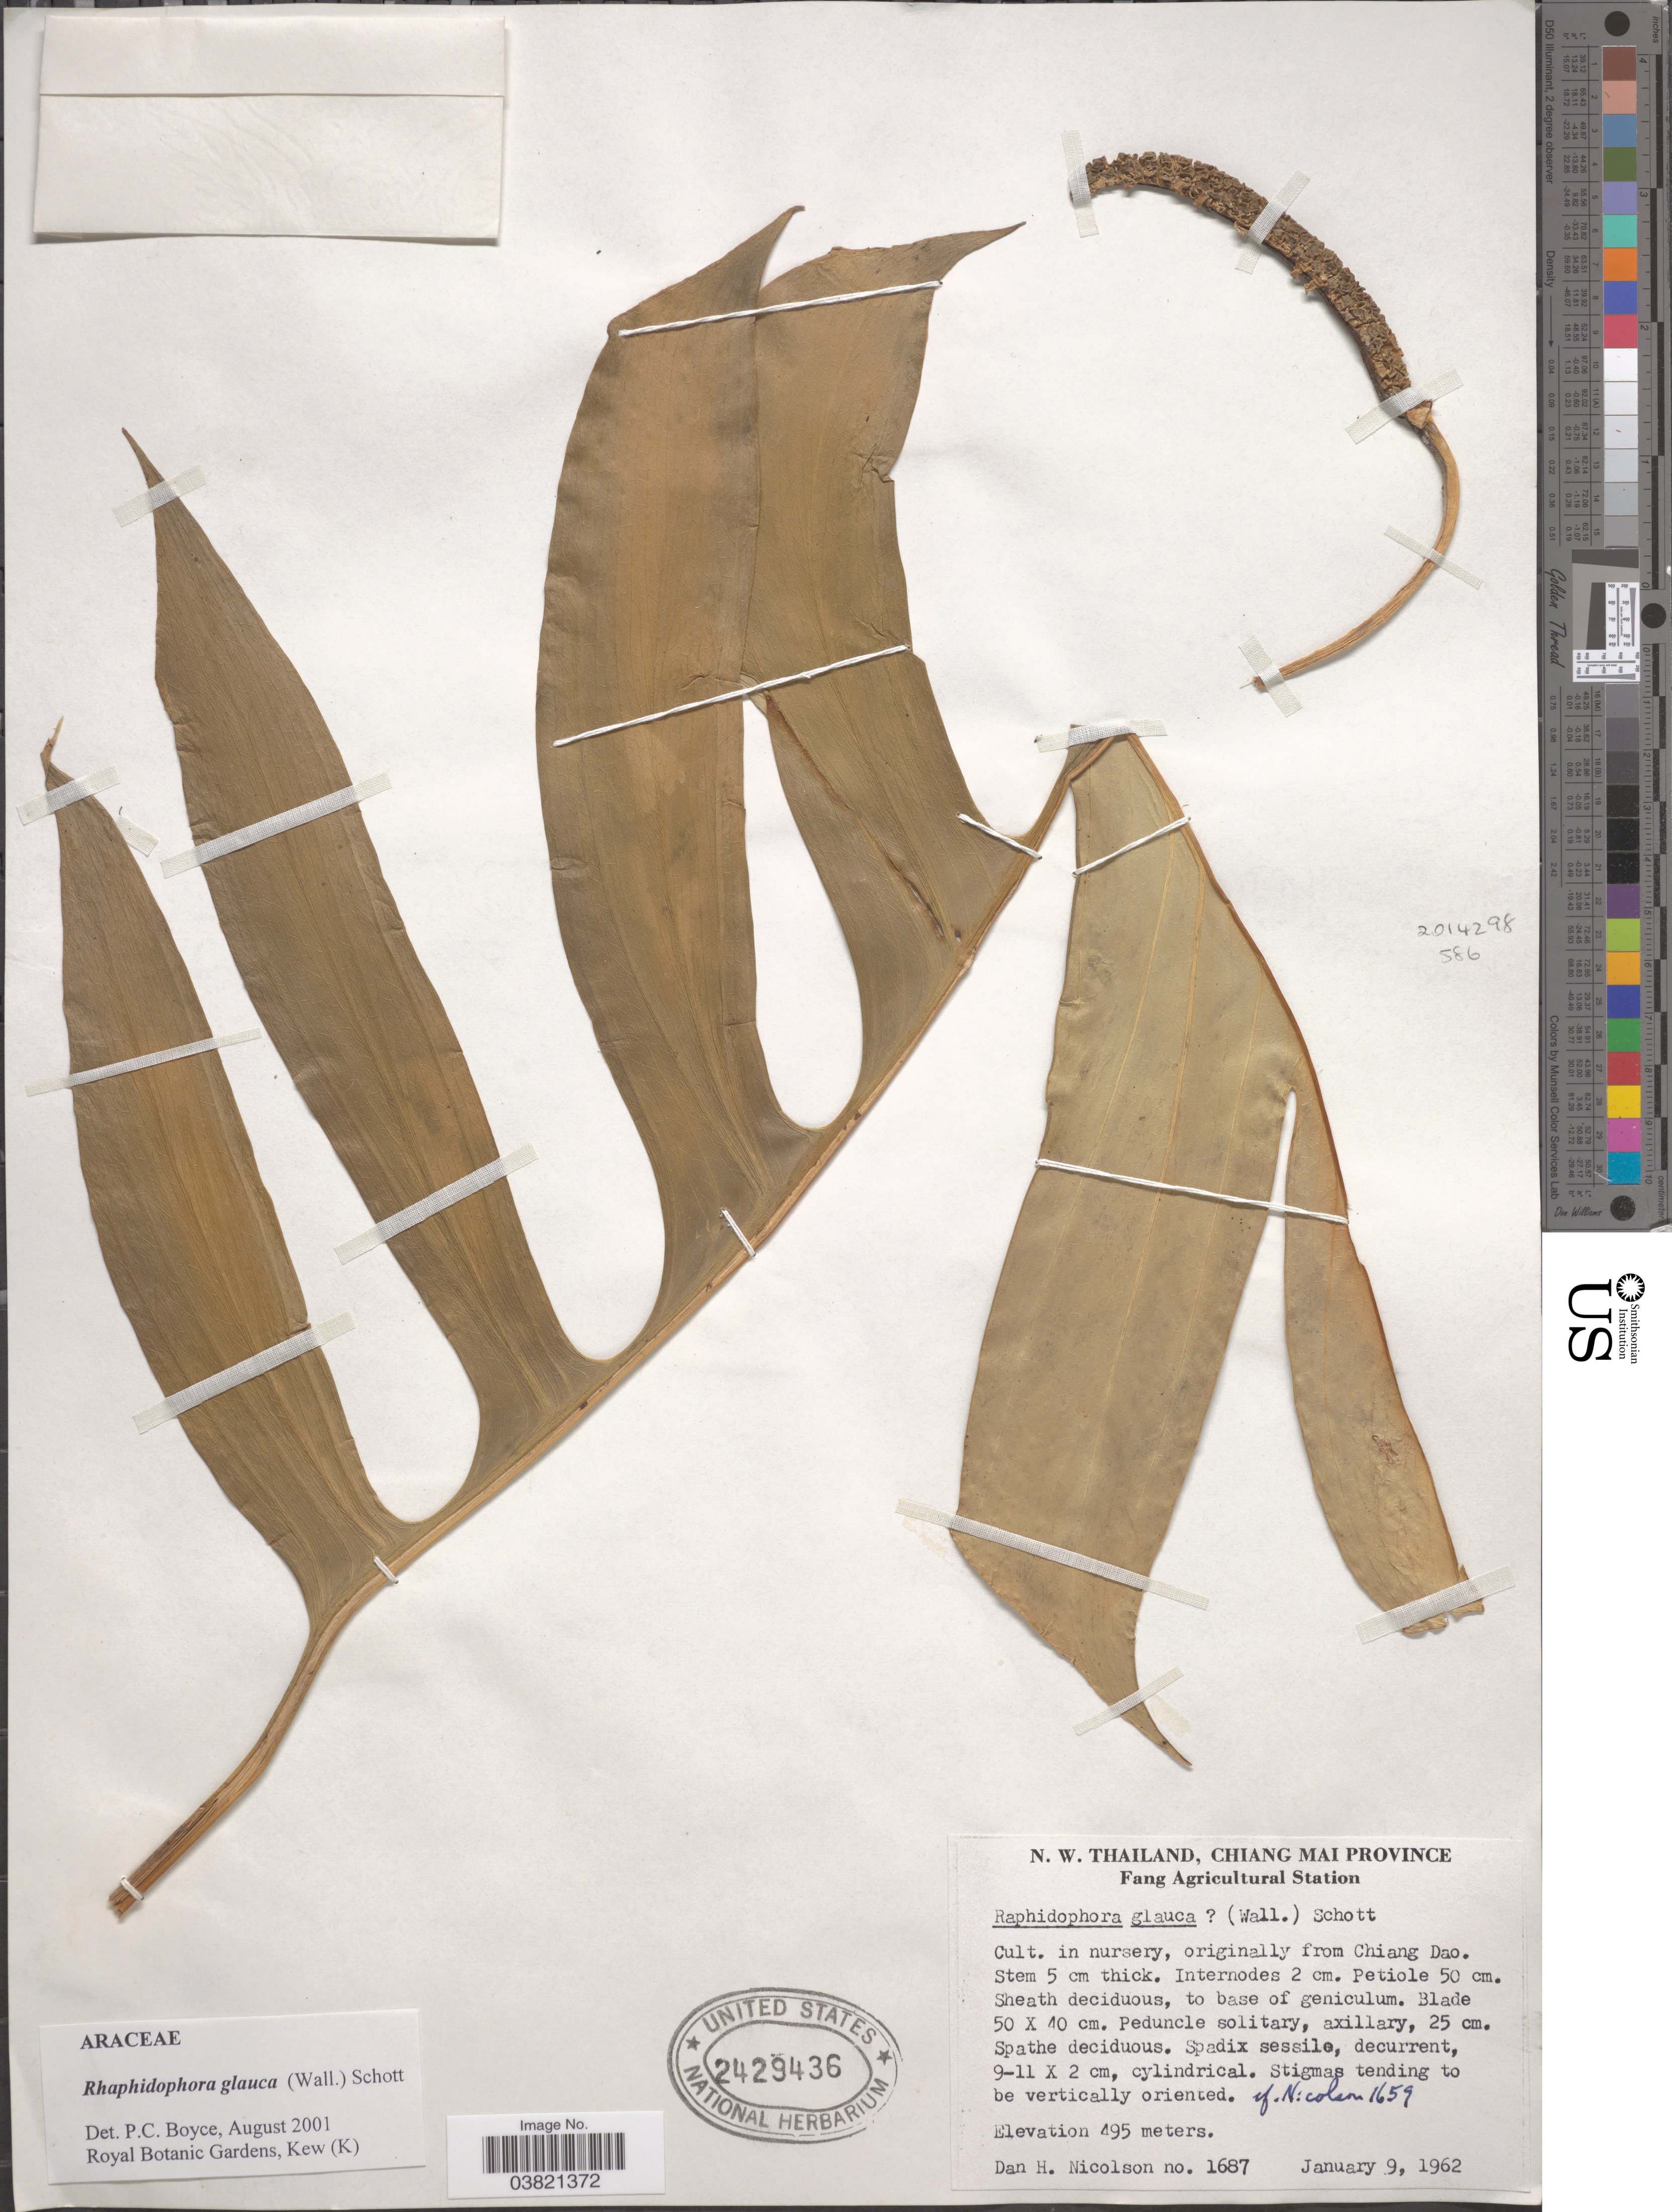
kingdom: Plantae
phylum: Tracheophyta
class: Liliopsida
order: Alismatales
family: Araceae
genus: Rhaphidophora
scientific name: Rhaphidophora glauca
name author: (Wall.) Schott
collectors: D. H. Nicolson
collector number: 1687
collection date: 1962-01-09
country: Thailand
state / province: Chiang Mai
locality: N. W. Thailand. Fang Agricultural Station. In nursery.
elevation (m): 495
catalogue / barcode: US 2429436